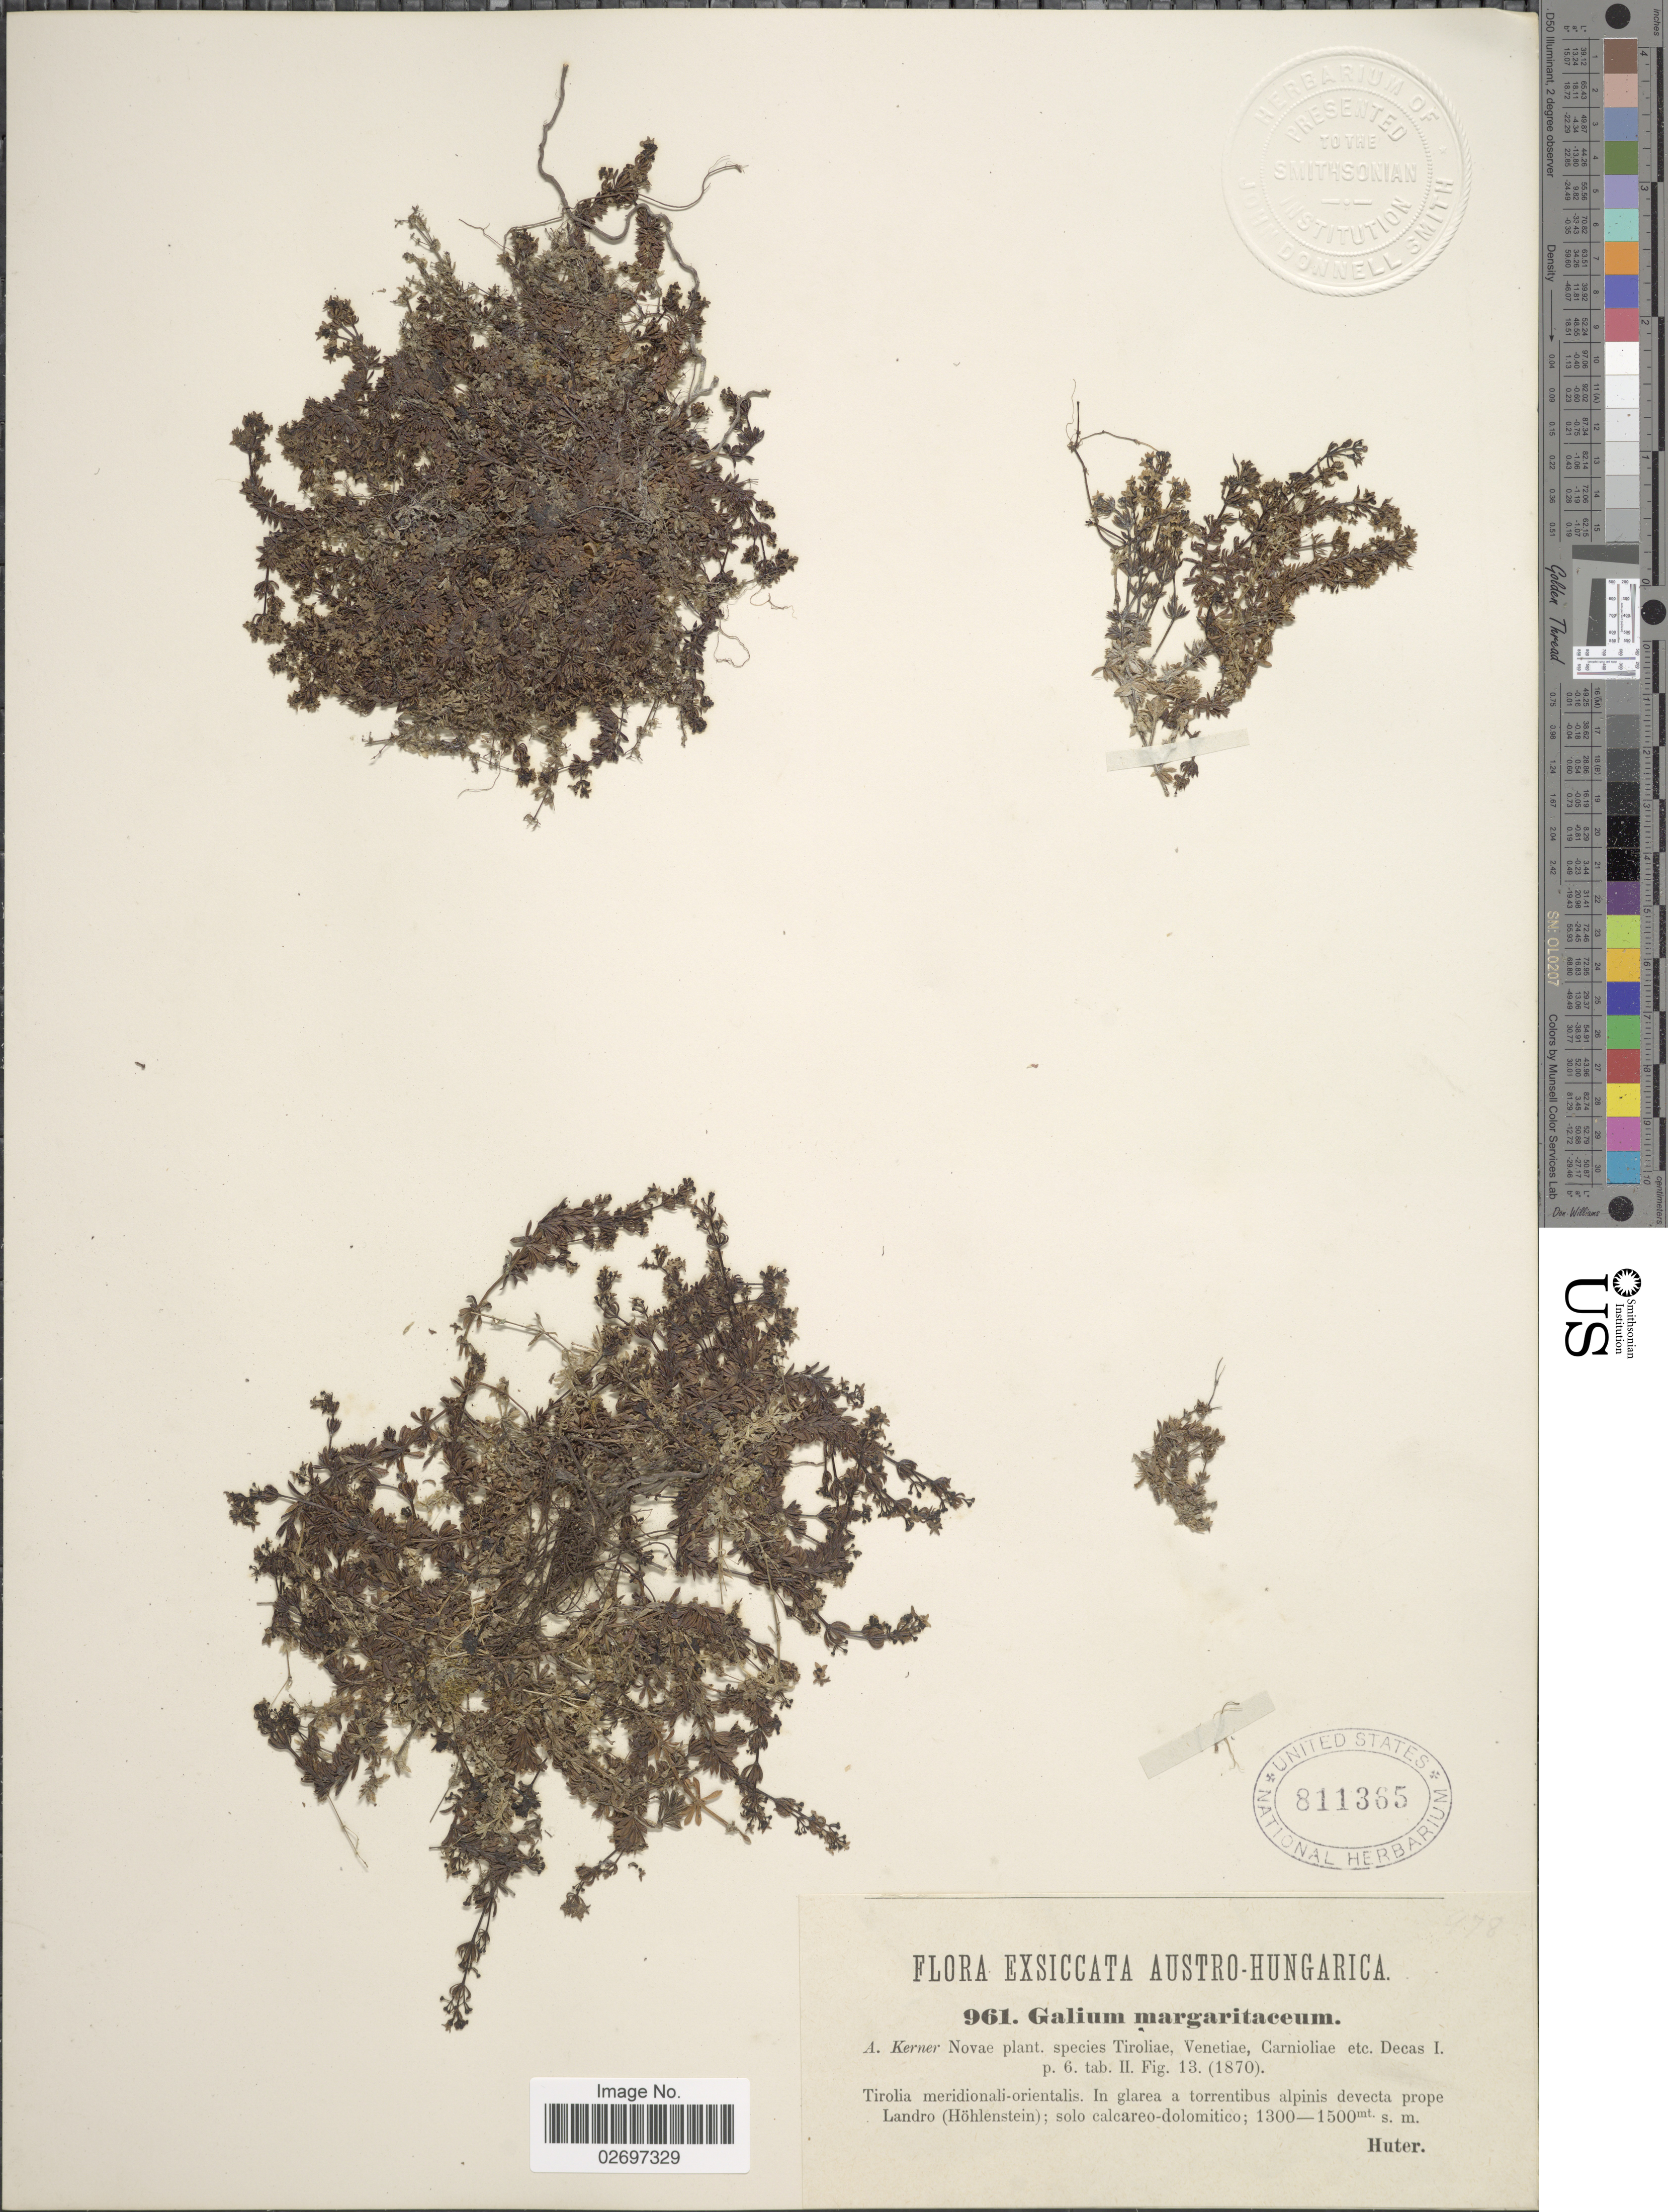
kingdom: Plantae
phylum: Tracheophyta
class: Magnoliopsida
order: Gentianales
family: Rubiaceae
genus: Galium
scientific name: Galium margaritaceum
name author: A. Kern.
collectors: -. Huter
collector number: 961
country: Italy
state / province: Trentino-Alto Adige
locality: Austro-Hungarica. Tirolia meridionali-orientalis. prope Landro (Höhlenstein)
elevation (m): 1300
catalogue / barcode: US 811365